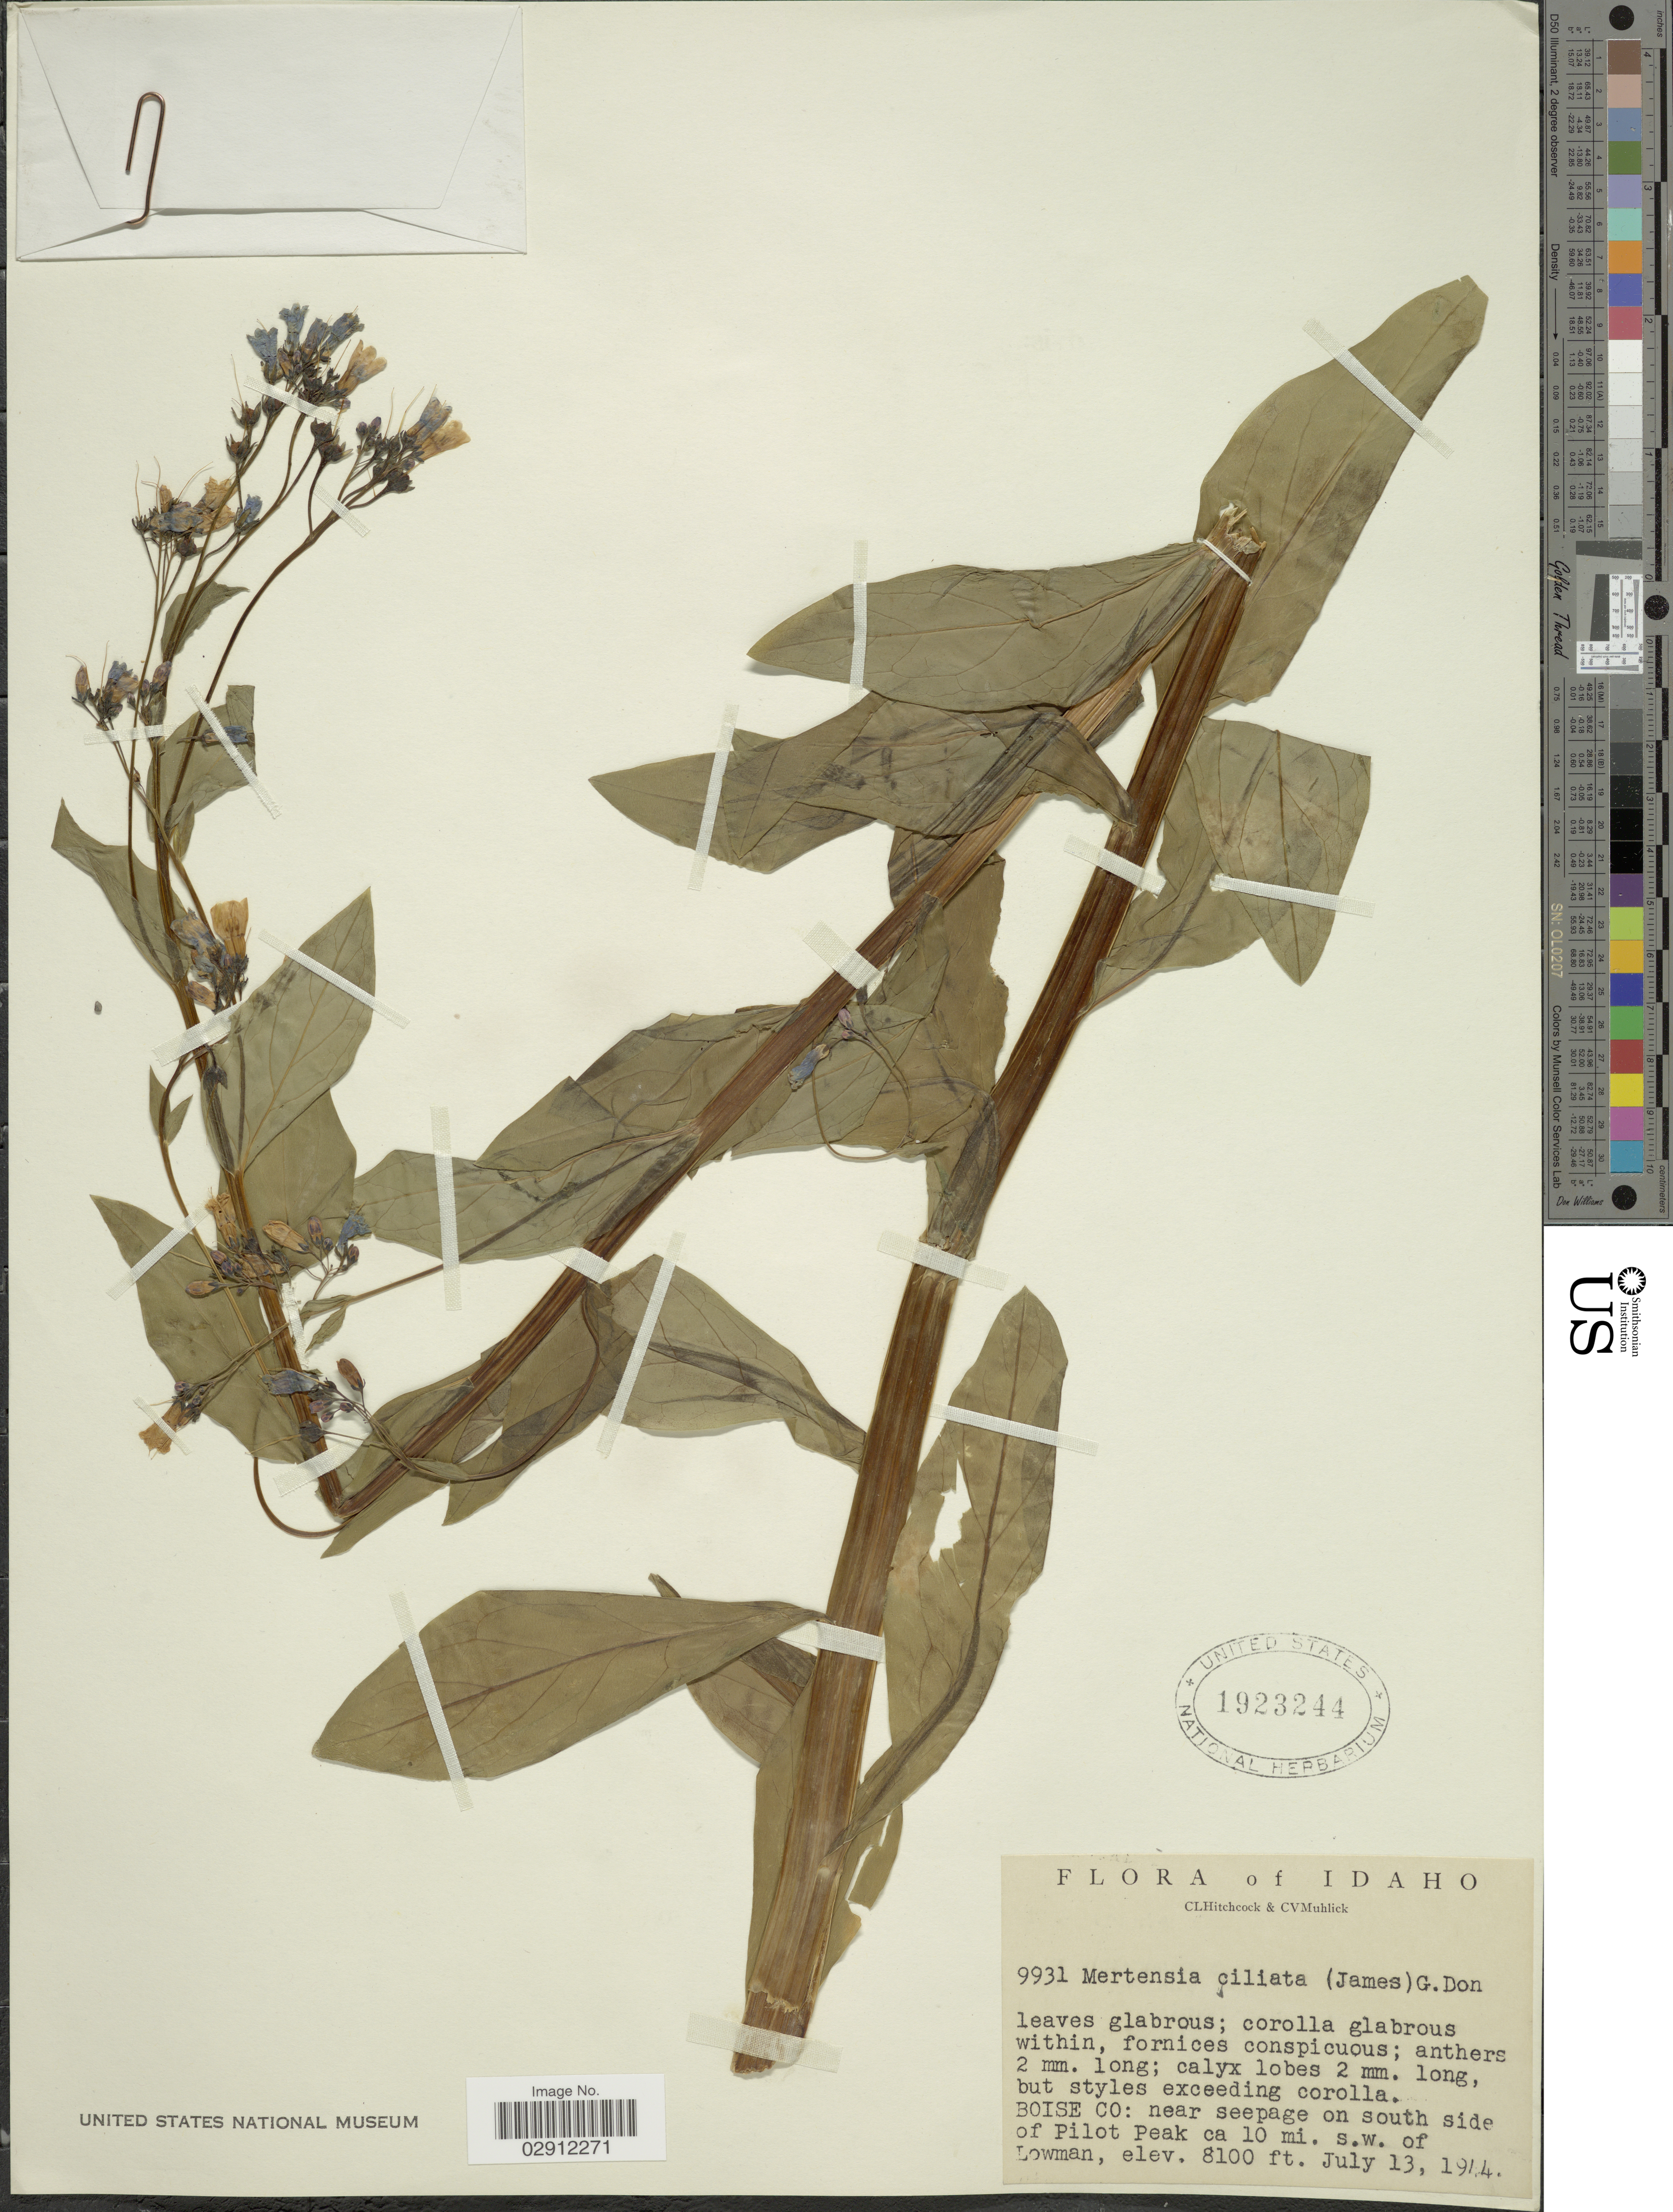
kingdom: Plantae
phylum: Tracheophyta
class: Magnoliopsida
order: Boraginales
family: Boraginaceae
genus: Mertensia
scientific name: Mertensia ciliata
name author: (James) G. Don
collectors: C. L. Hitchcock & C. V. Muhlick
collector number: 9931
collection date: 1944-07-13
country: United States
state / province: Idaho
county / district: Boise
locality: near seepage on south side of Pilot Peak ca 10 mi. s.w. of Lowman.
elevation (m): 2469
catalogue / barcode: US 1923244